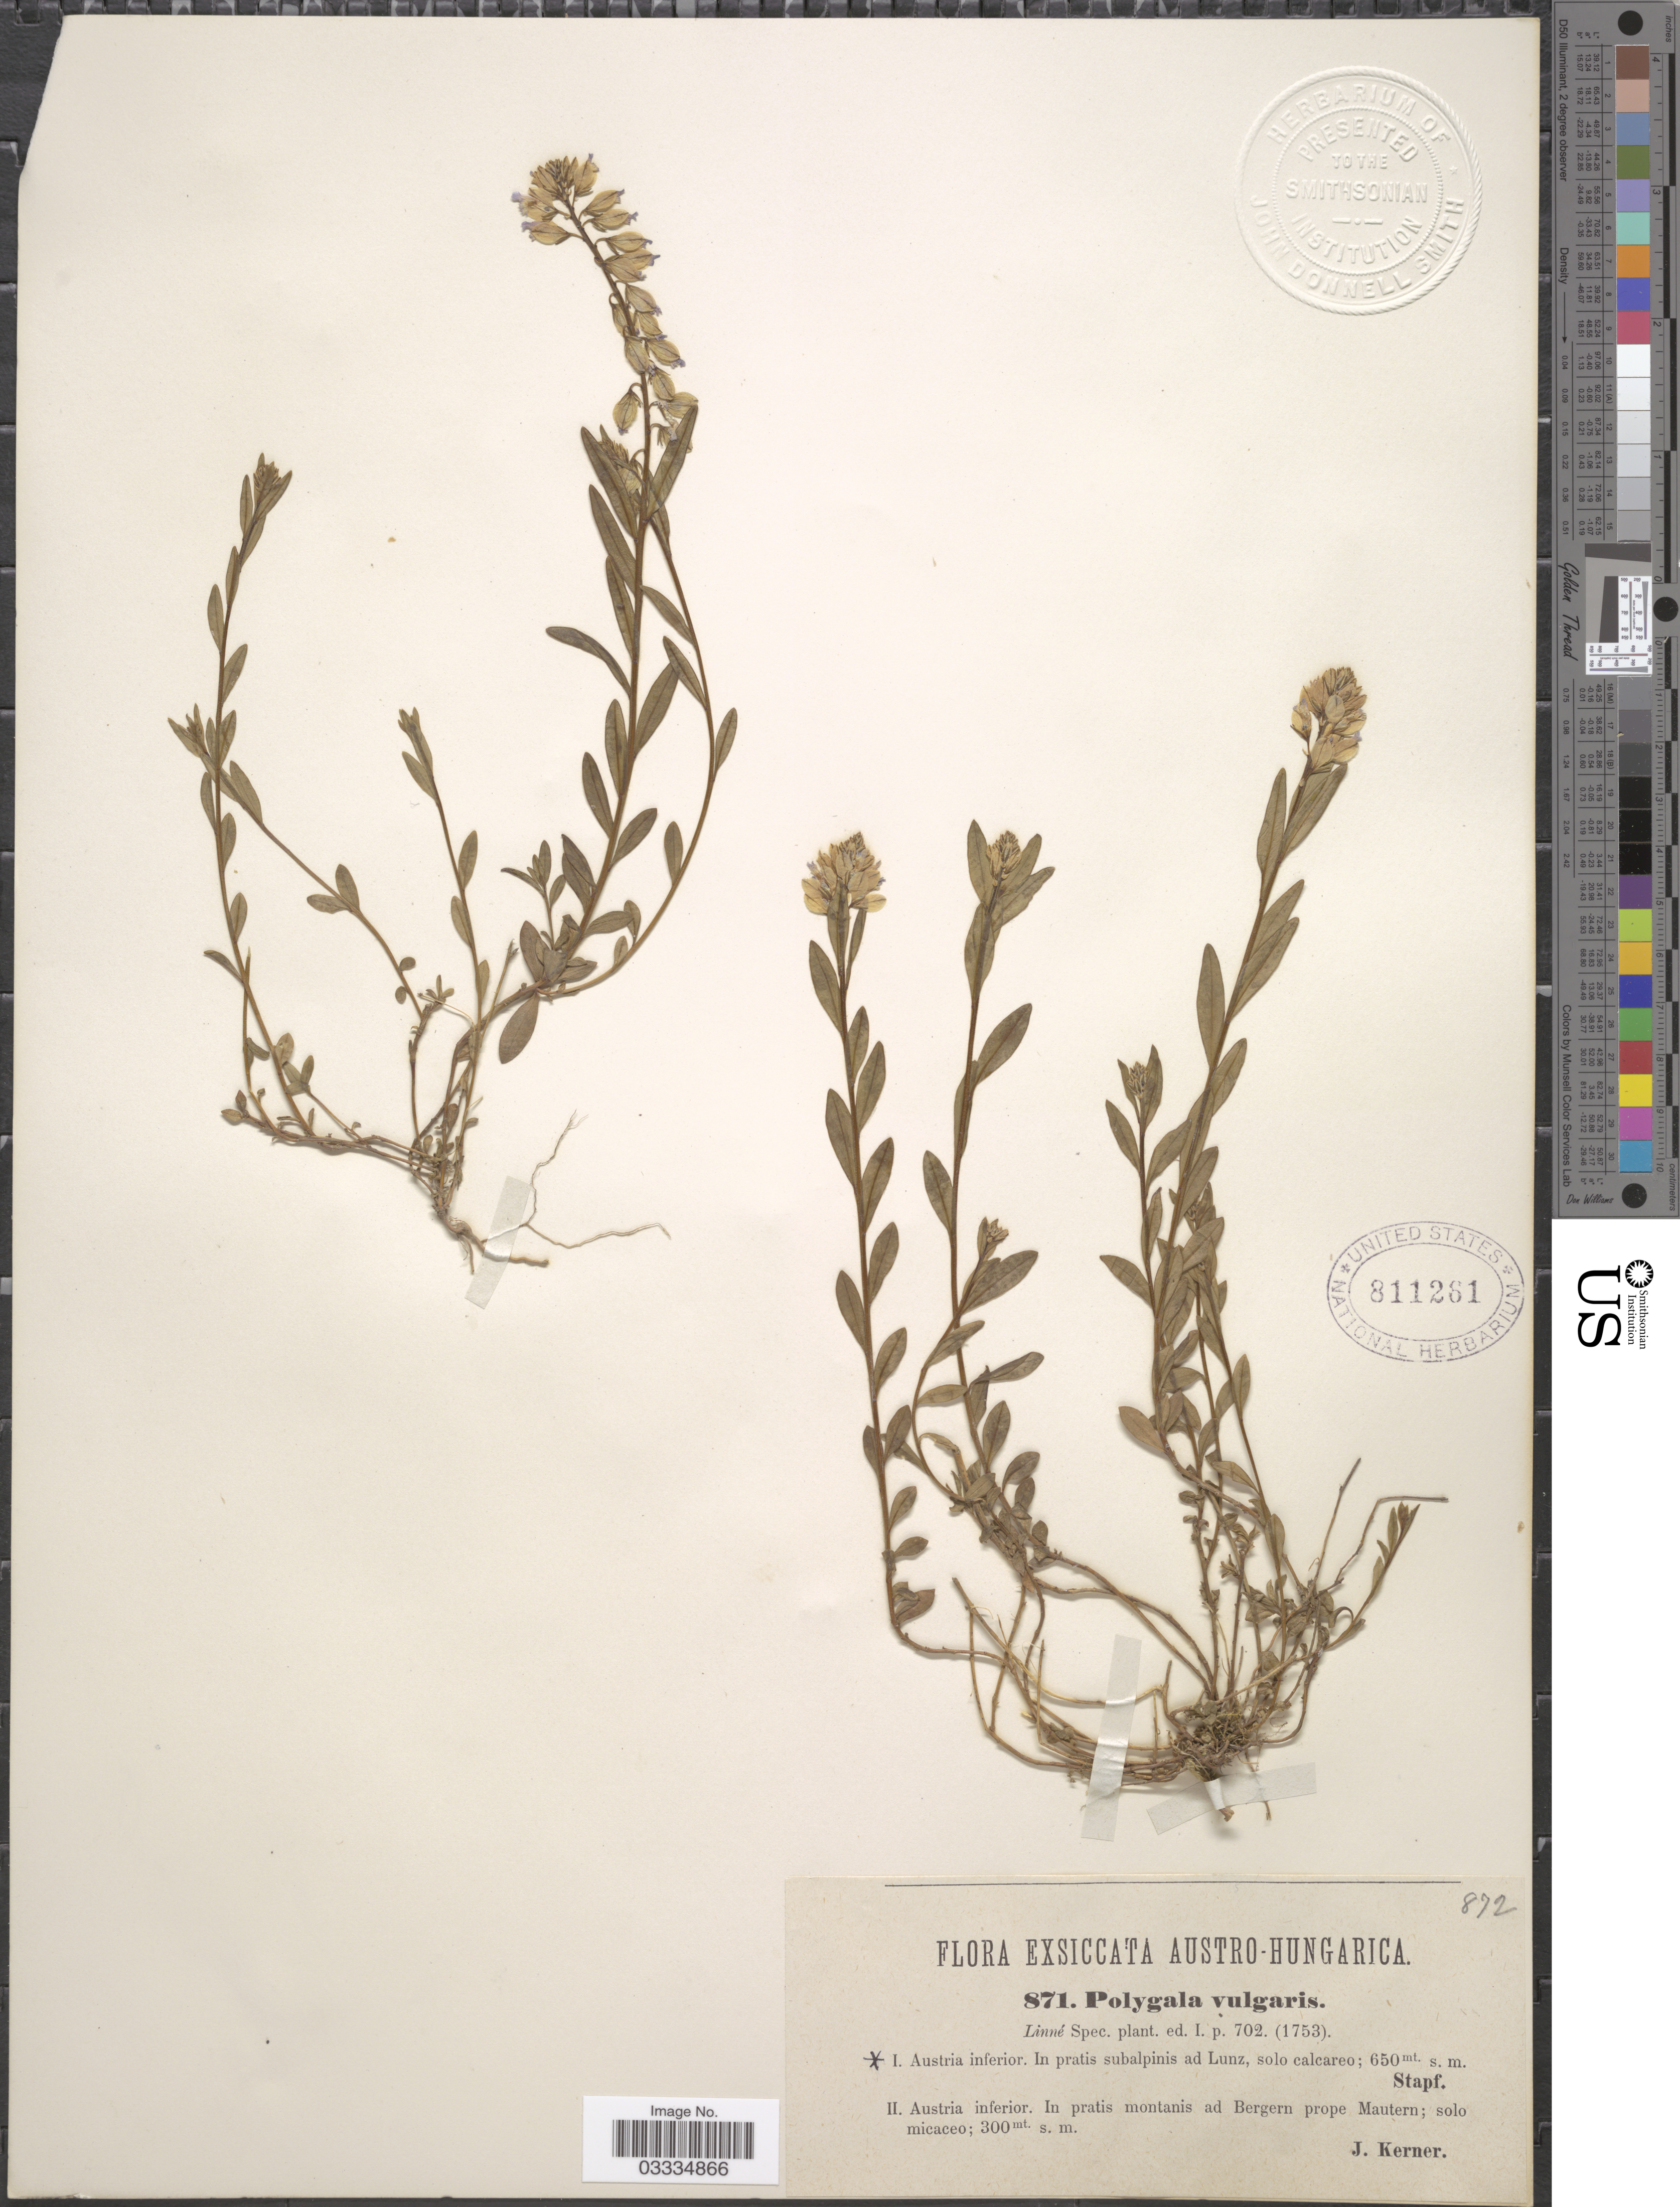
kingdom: Plantae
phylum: Tracheophyta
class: Magnoliopsida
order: Fabales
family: Polygalaceae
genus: Polygala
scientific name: Polygala vulgaris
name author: L.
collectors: J. Kerner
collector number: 872?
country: Austria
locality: Austria inferior. In pratis subalpinis ad Lunz.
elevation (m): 650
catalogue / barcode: US 811261